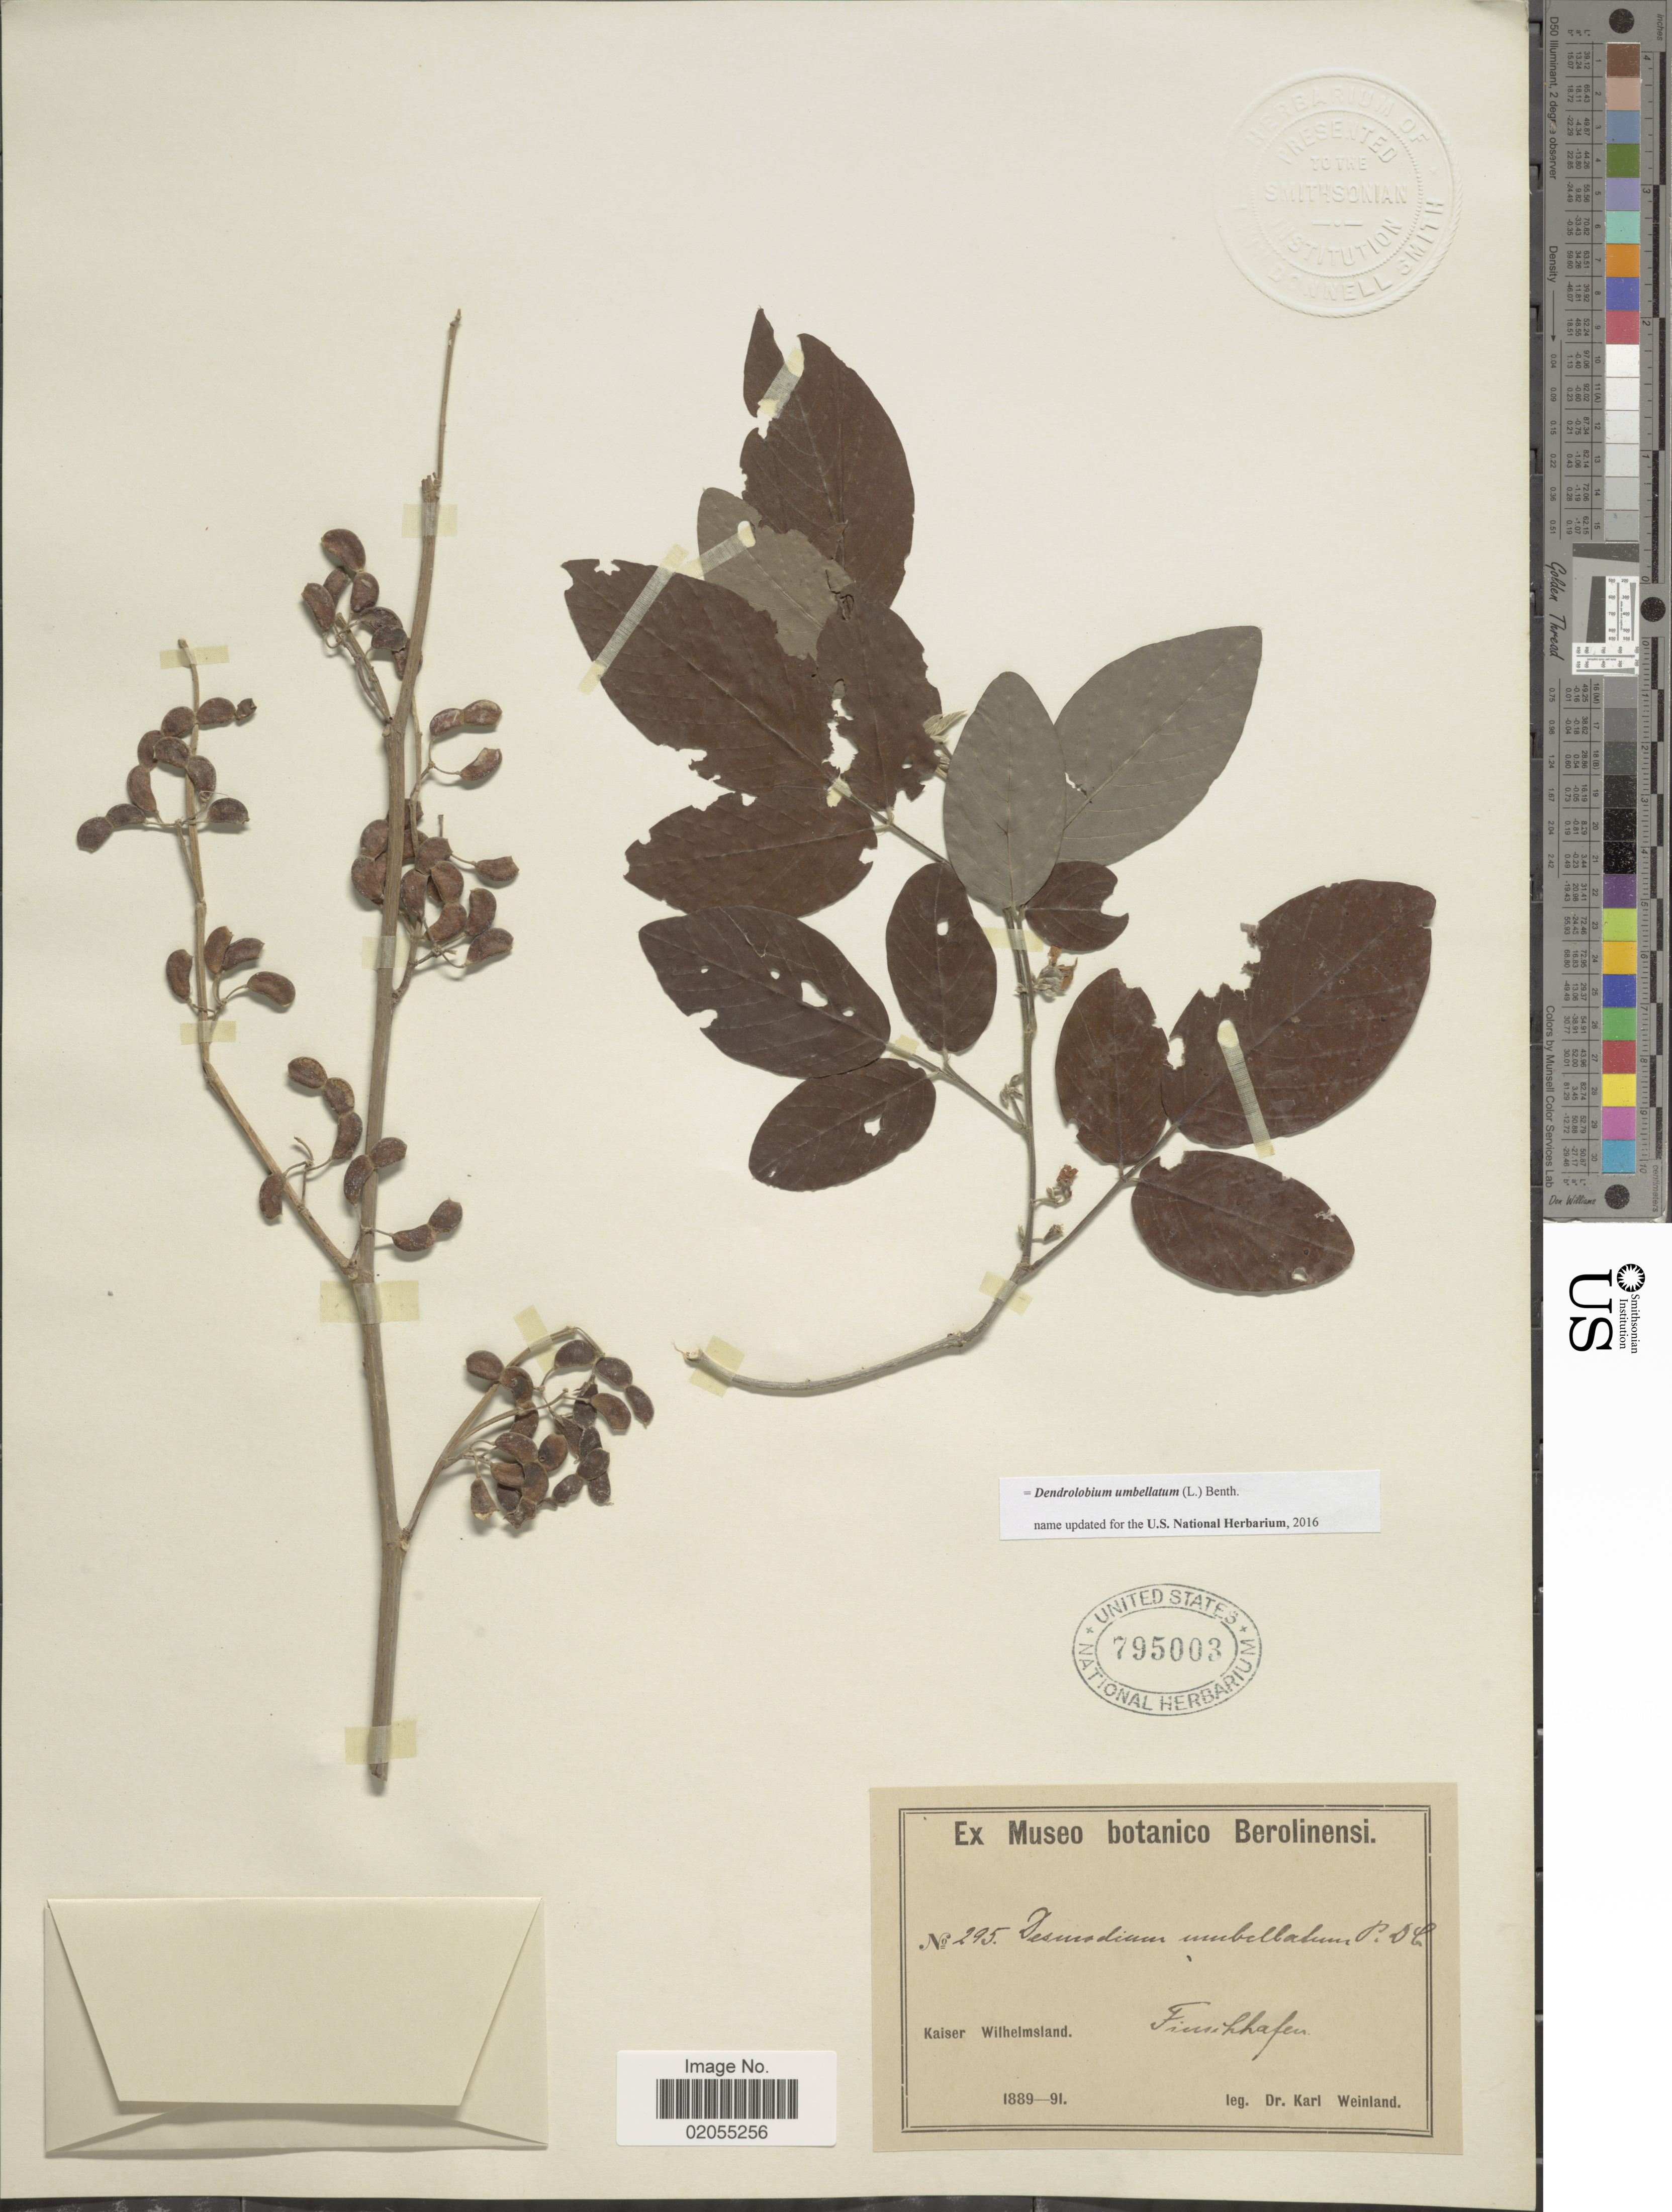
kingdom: Plantae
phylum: Tracheophyta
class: Magnoliopsida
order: Fabales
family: Fabaceae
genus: Dendrolobium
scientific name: Dendrolobium umbellatum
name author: (L.) Benth.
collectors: K. Weinland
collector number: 295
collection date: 1889/1891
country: Papua New Guinea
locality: Kaiser Wilhelmsland. Finschhafen.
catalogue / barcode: US 795003